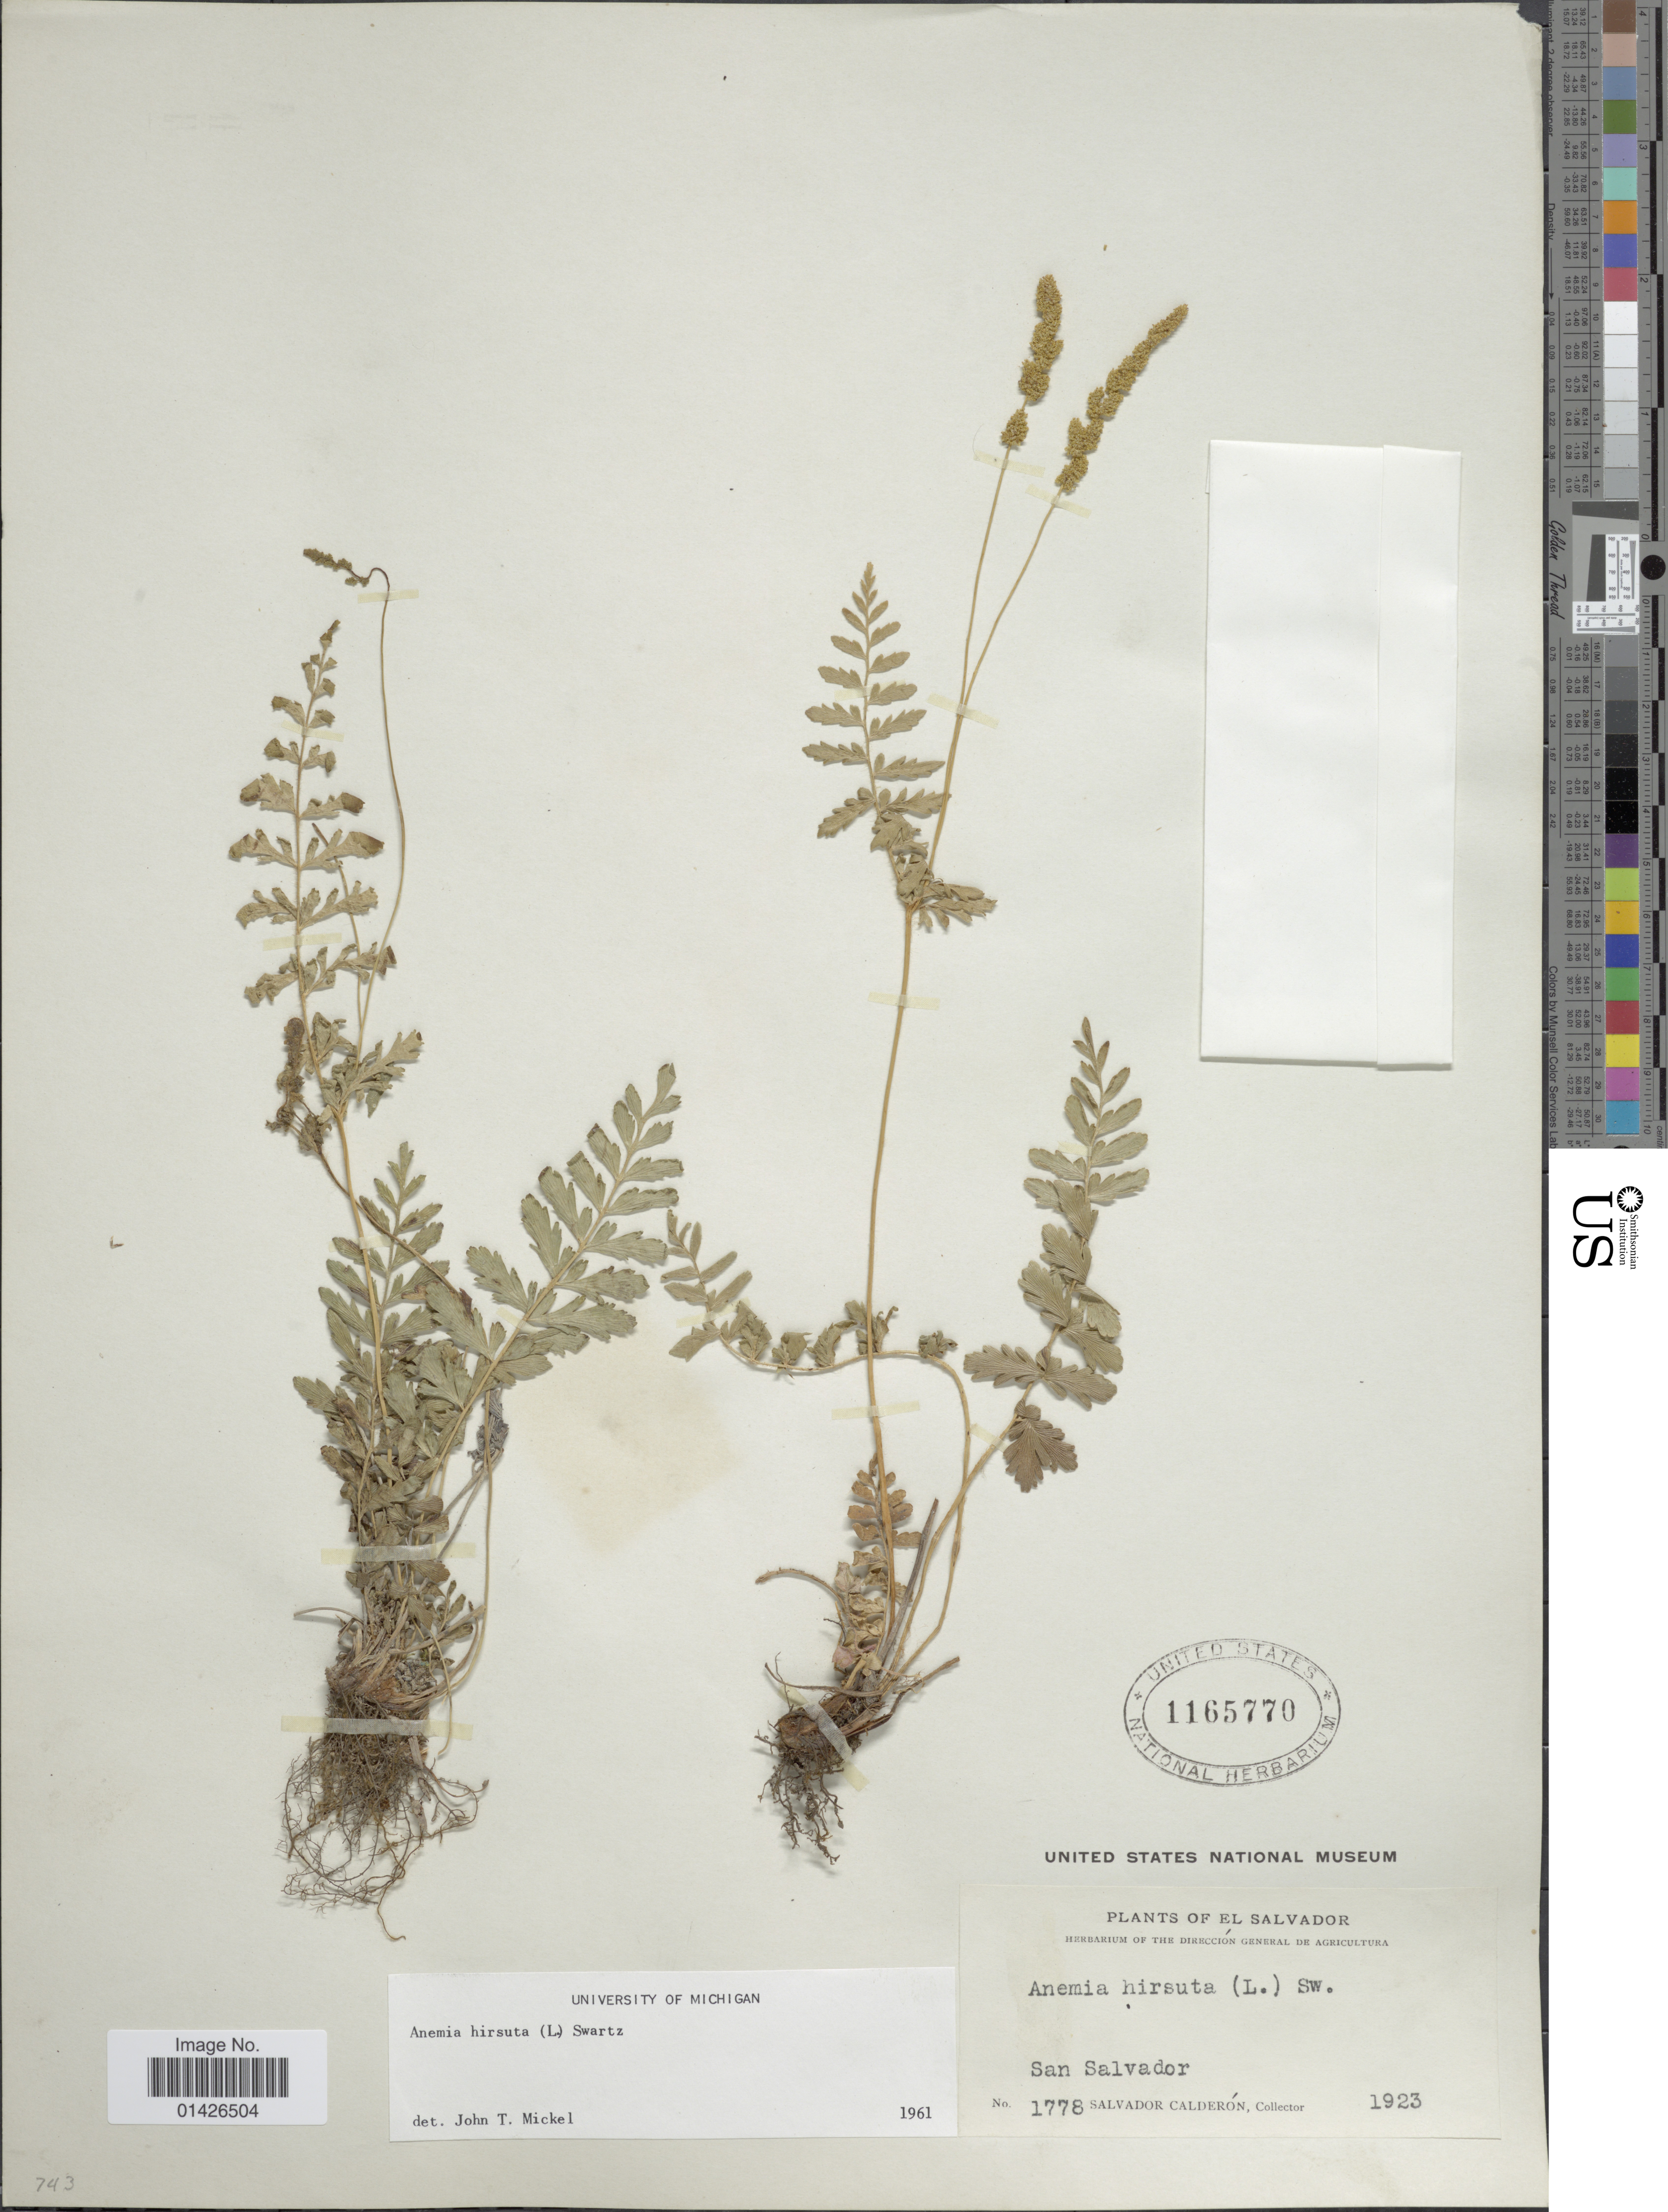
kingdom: Plantae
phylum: Tracheophyta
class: Polypodiopsida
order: Schizaeales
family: Anemiaceae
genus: Anemia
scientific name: Anemia hirsuta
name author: (L.) Sw.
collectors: S. Calderón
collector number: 1778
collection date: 1923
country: El Salvador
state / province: San Salvador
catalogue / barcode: US 1165770